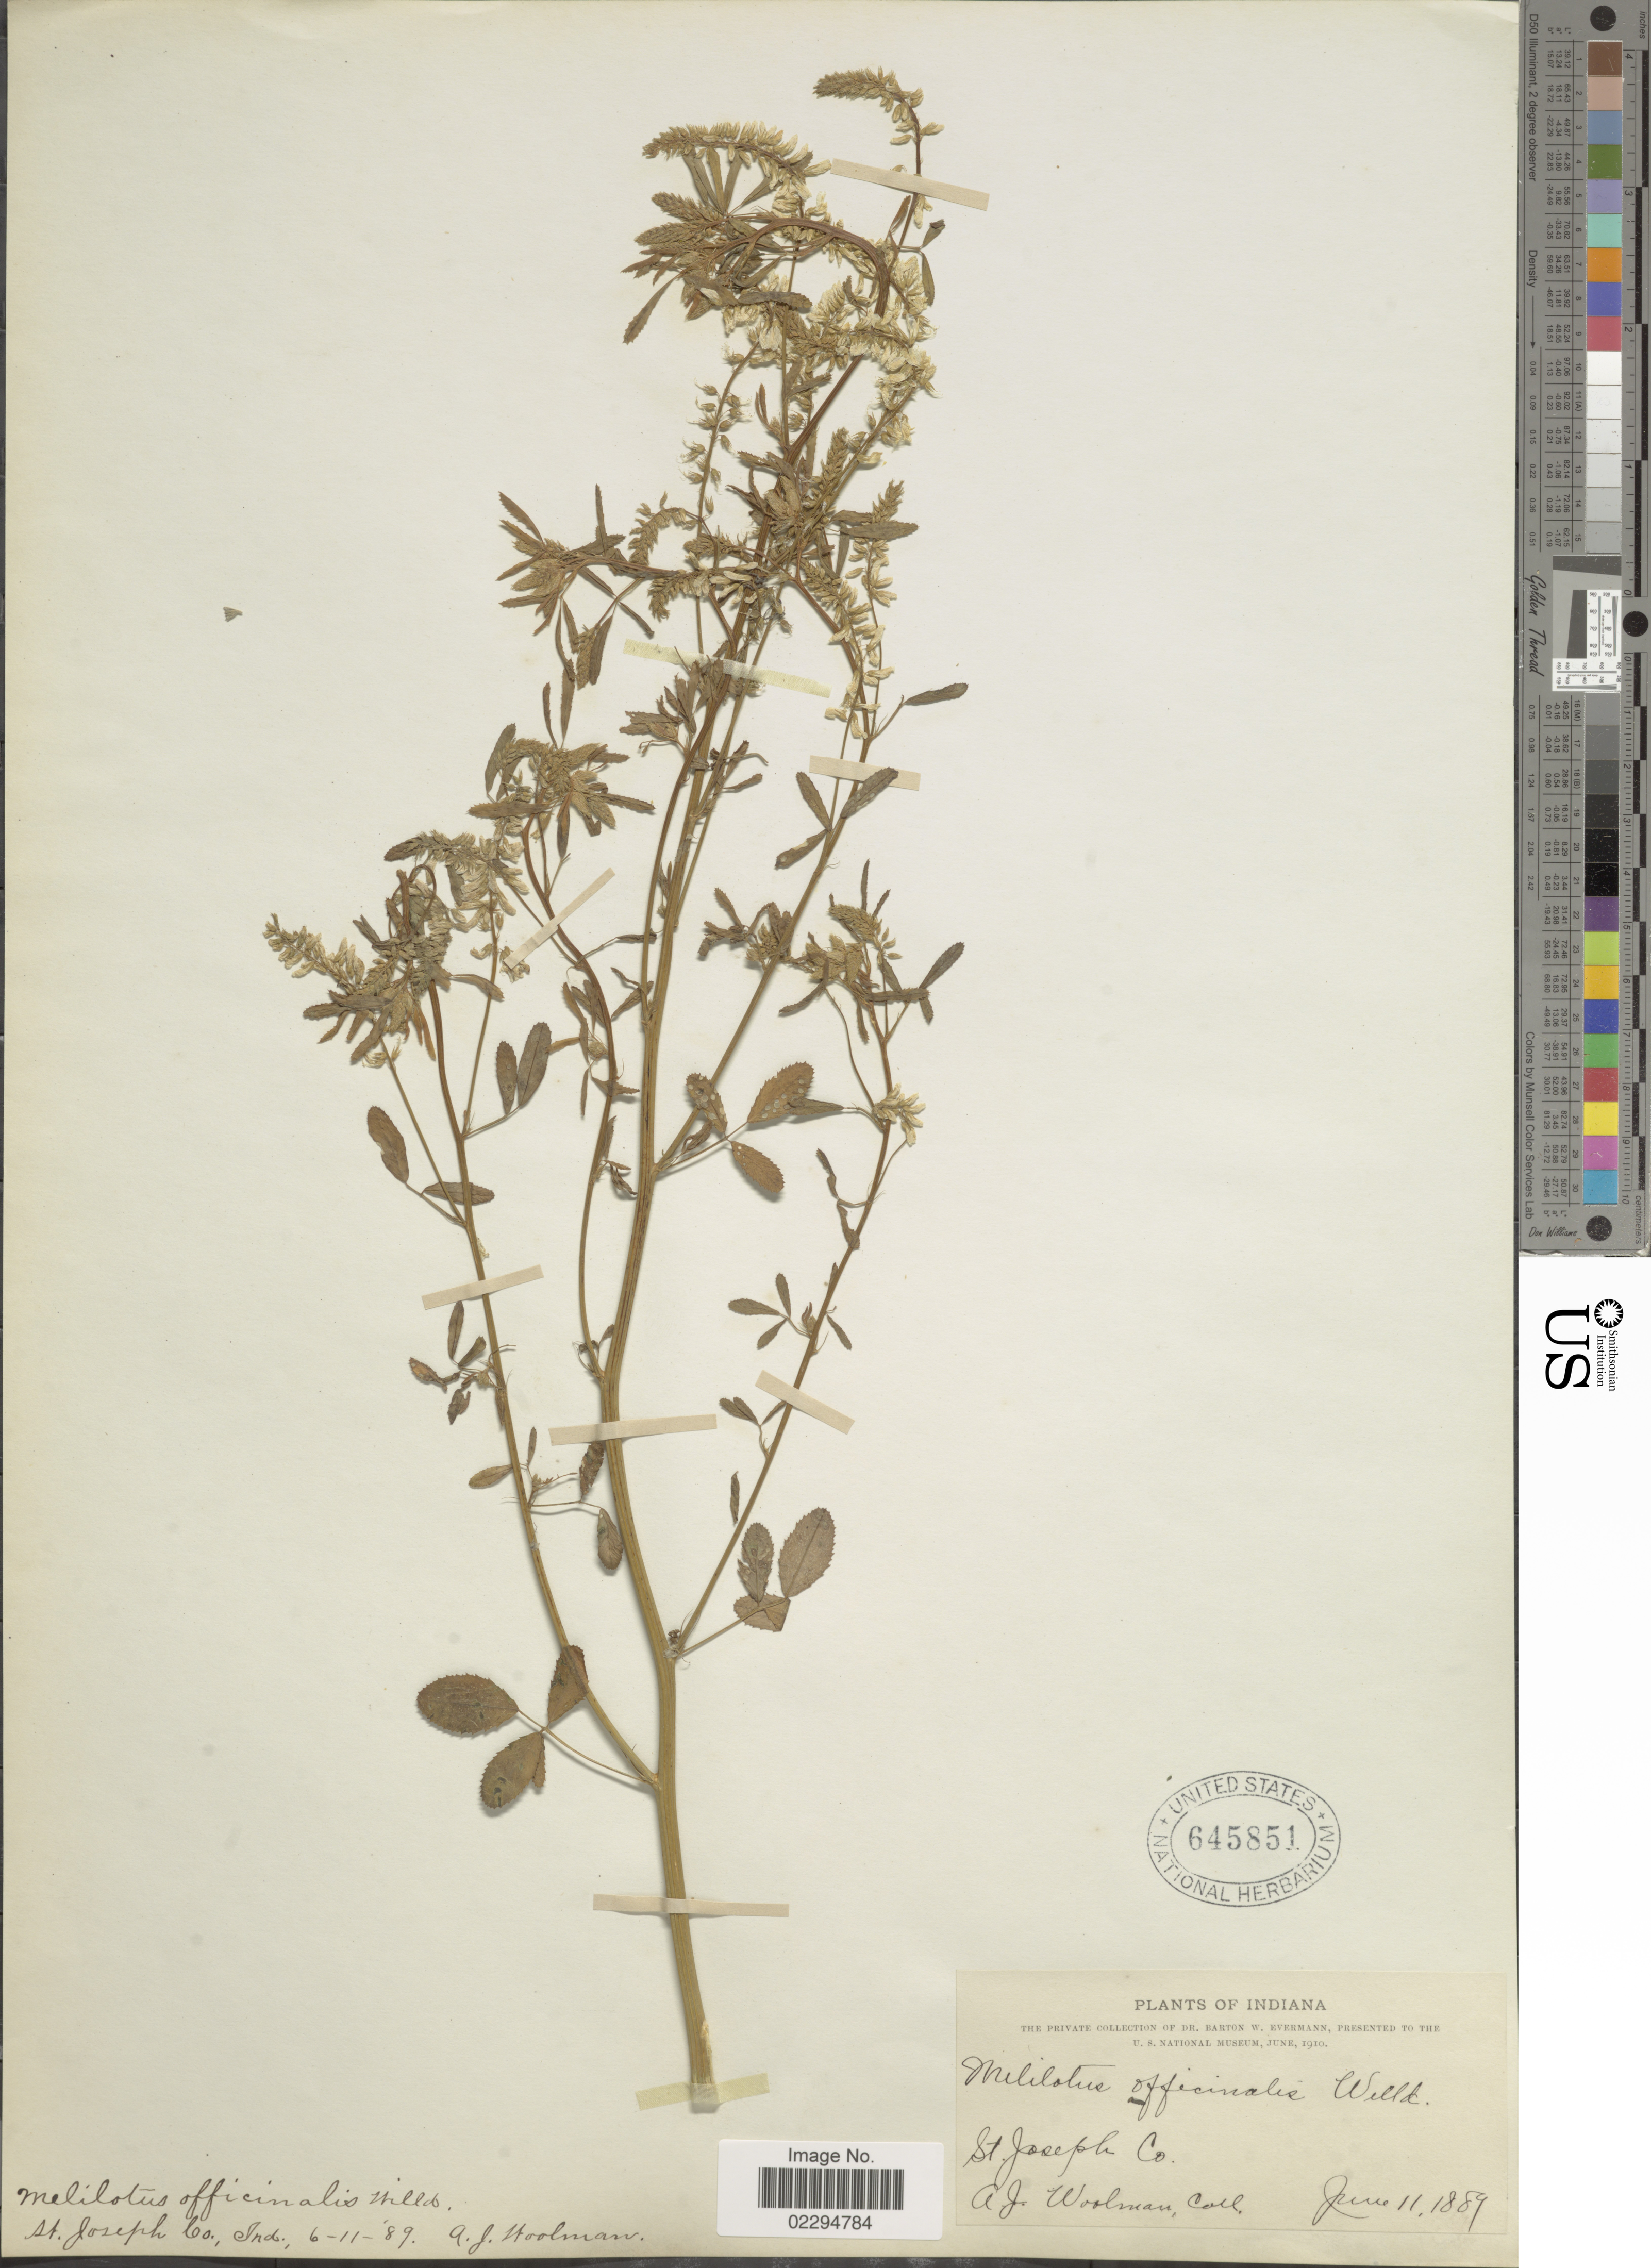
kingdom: Plantae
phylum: Tracheophyta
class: Magnoliopsida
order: Fabales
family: Fabaceae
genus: Melilotus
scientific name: Melilotus officinalis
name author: (L.) Lam.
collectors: A. Woolman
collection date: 1889-06-11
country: United States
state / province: Indiana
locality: St. Joseph Co.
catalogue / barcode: US 645851